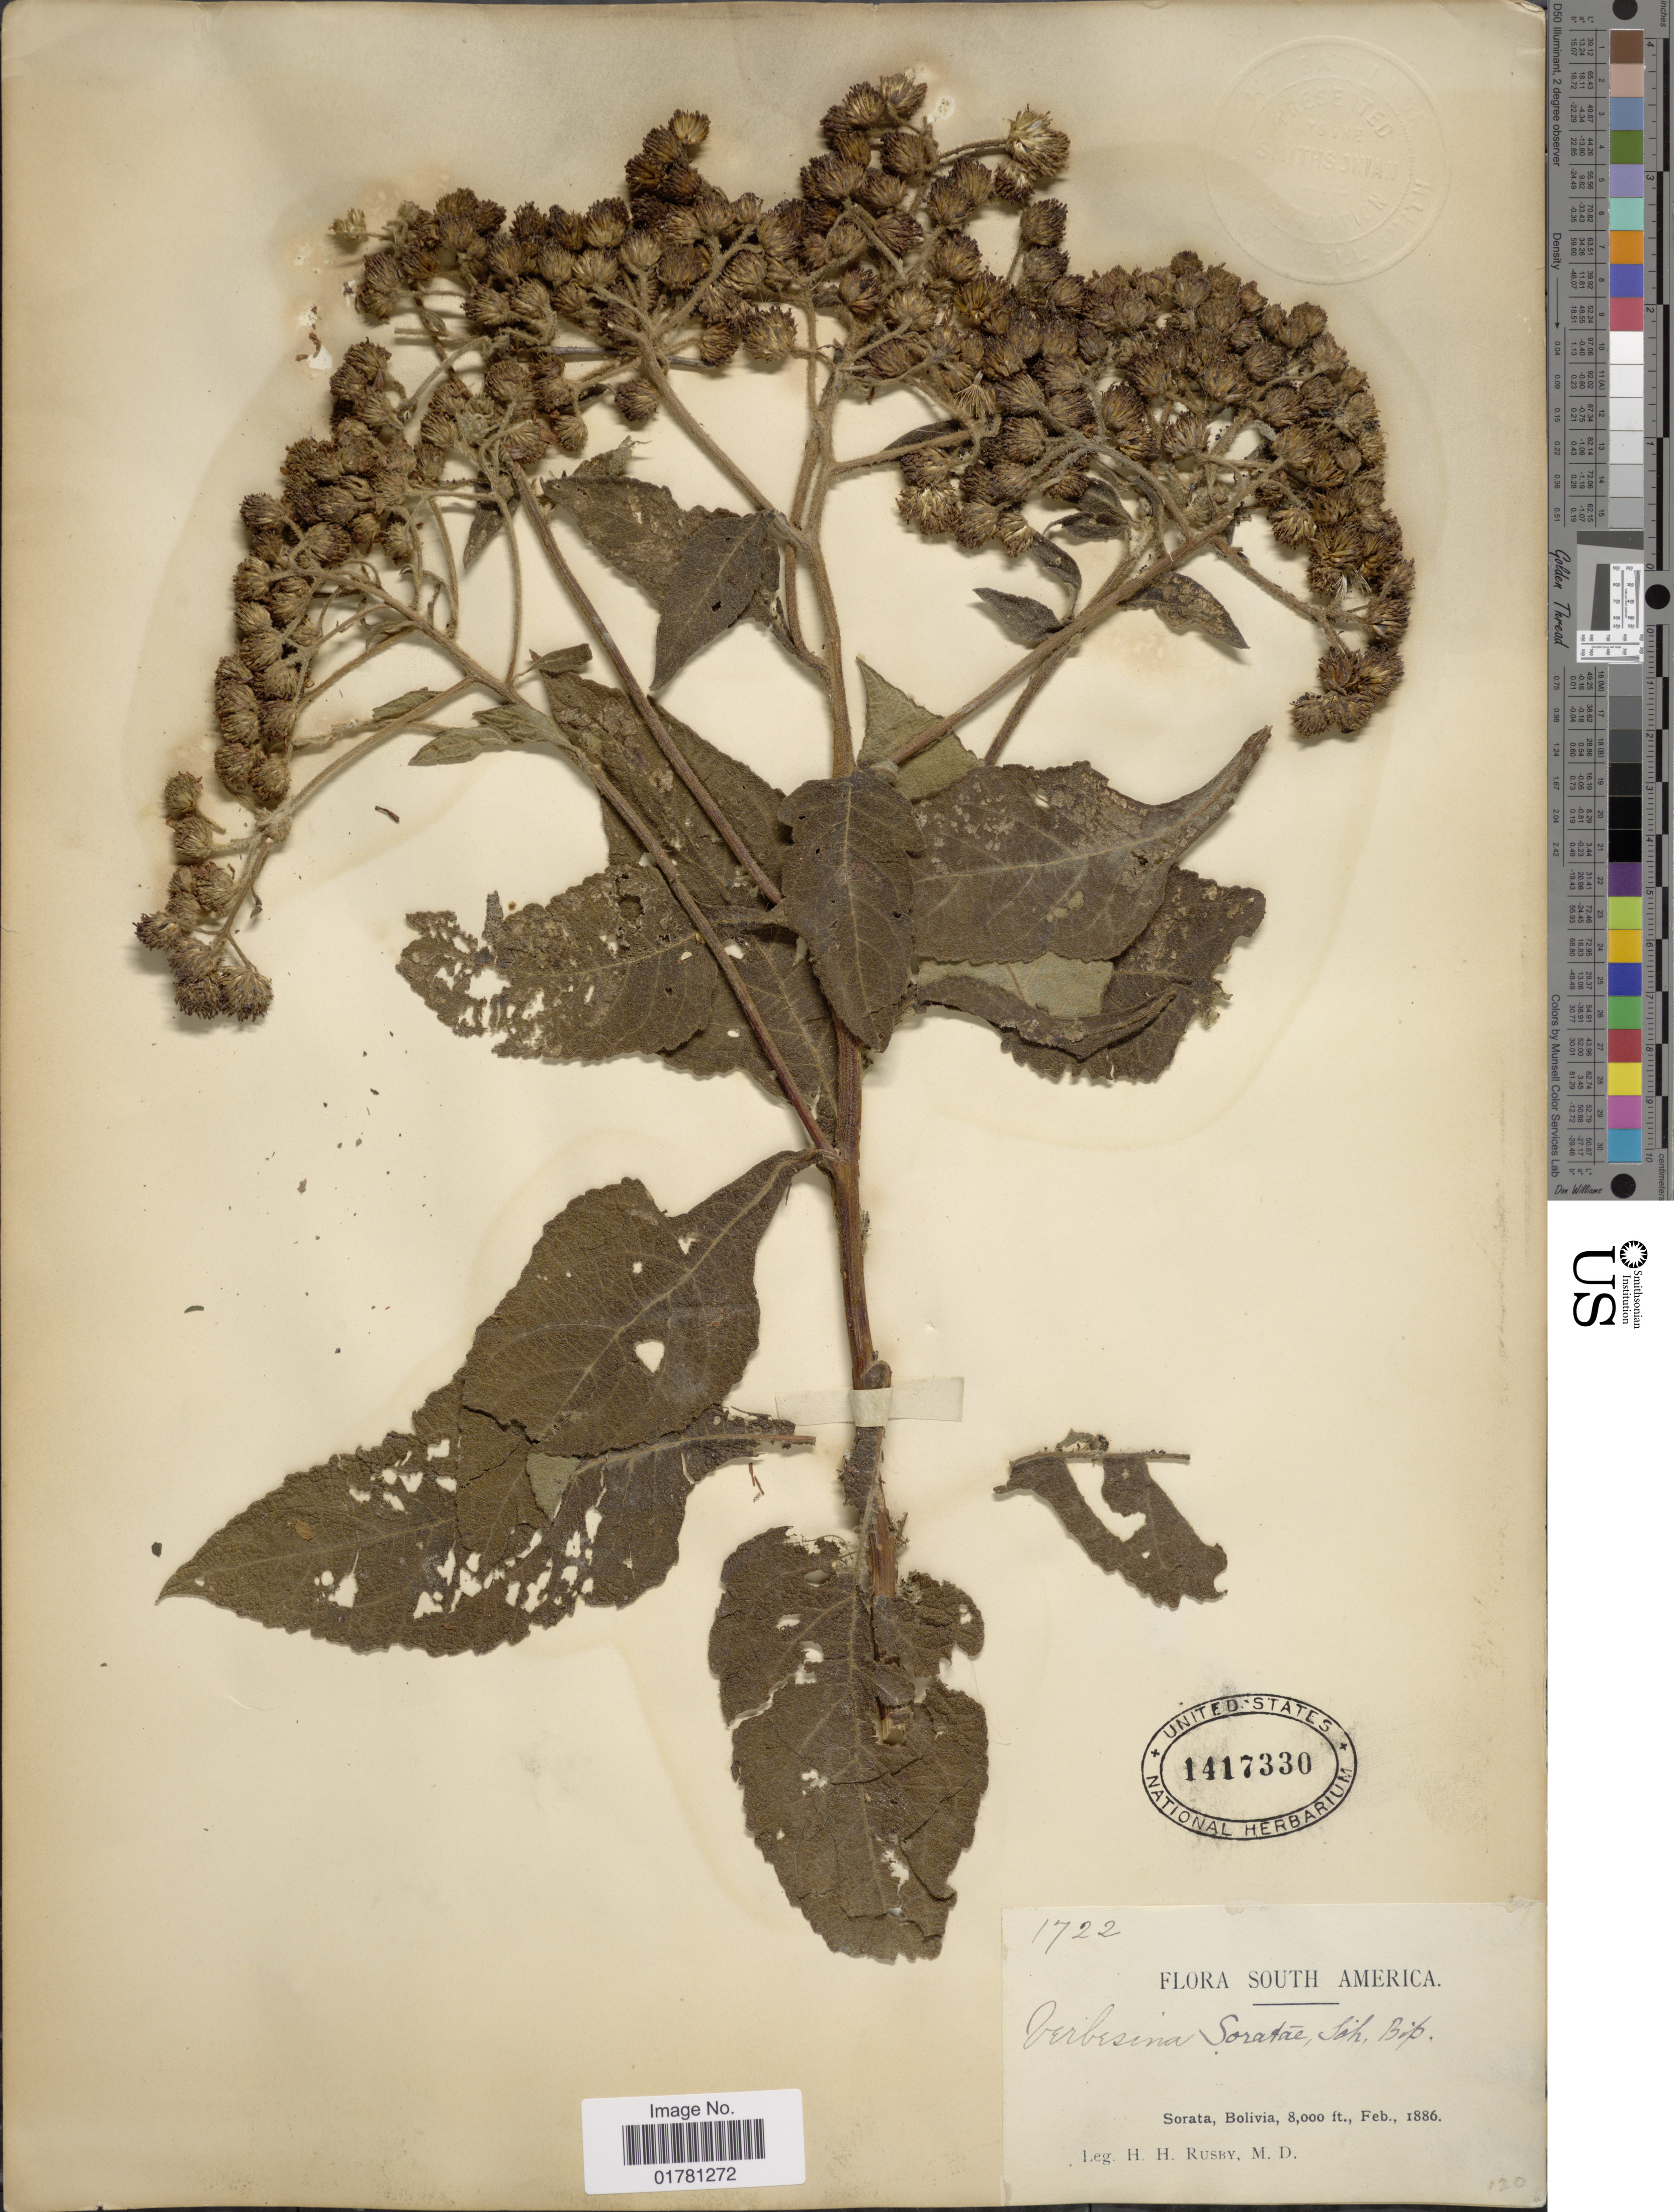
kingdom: Plantae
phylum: Tracheophyta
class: Magnoliopsida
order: Asterales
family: Asteraceae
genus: Verbesina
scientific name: Verbesina semidecurrens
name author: Kuntze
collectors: H. H. Rusby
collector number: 1722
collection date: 1886-02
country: Bolivia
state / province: La Páz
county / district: Larecaja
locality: Sorata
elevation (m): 2438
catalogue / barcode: US 1417330